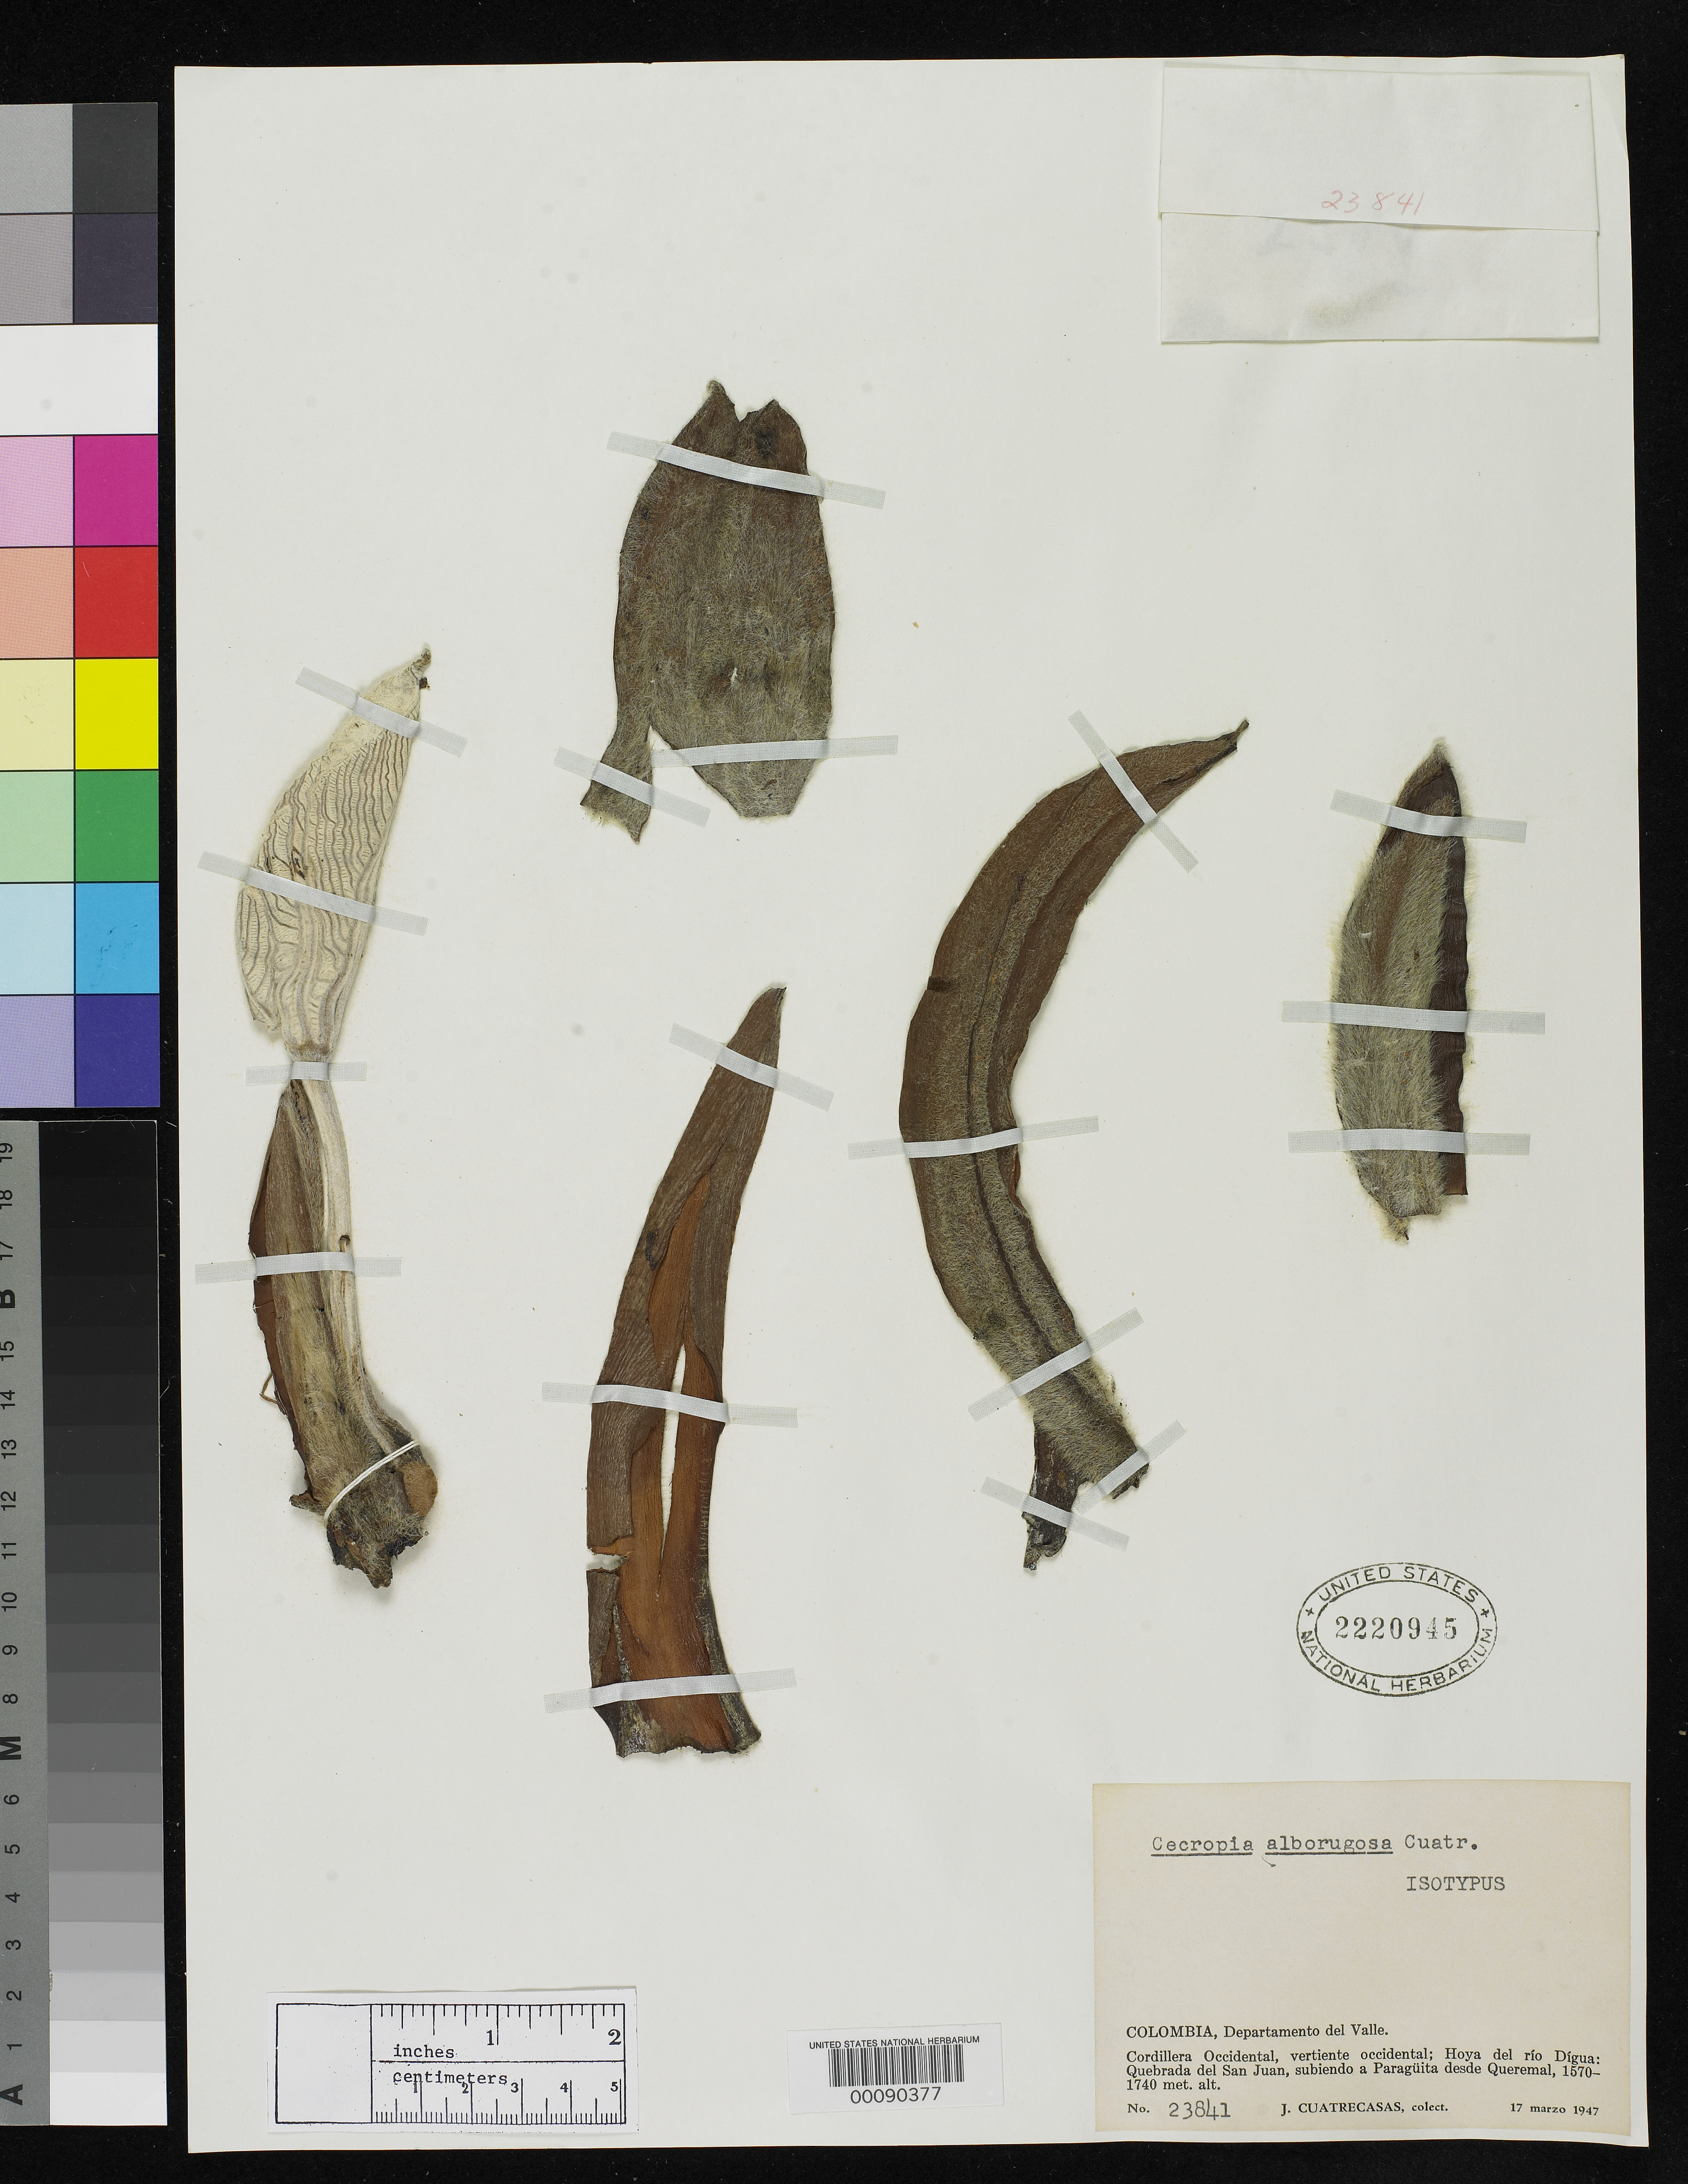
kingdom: Plantae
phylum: Tracheophyta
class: Magnoliopsida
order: Rosales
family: Urticaceae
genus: Cecropia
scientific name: Cecropia alborugosa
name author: Cuatrec.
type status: Isotype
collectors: J. Cuatrecasas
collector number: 23841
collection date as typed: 17 Mar 1947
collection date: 1947-03-17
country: Colombia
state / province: Valle del Cauca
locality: Quebrada del San Juan, Hoya del Rio Digua.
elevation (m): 1570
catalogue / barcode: US 2220945